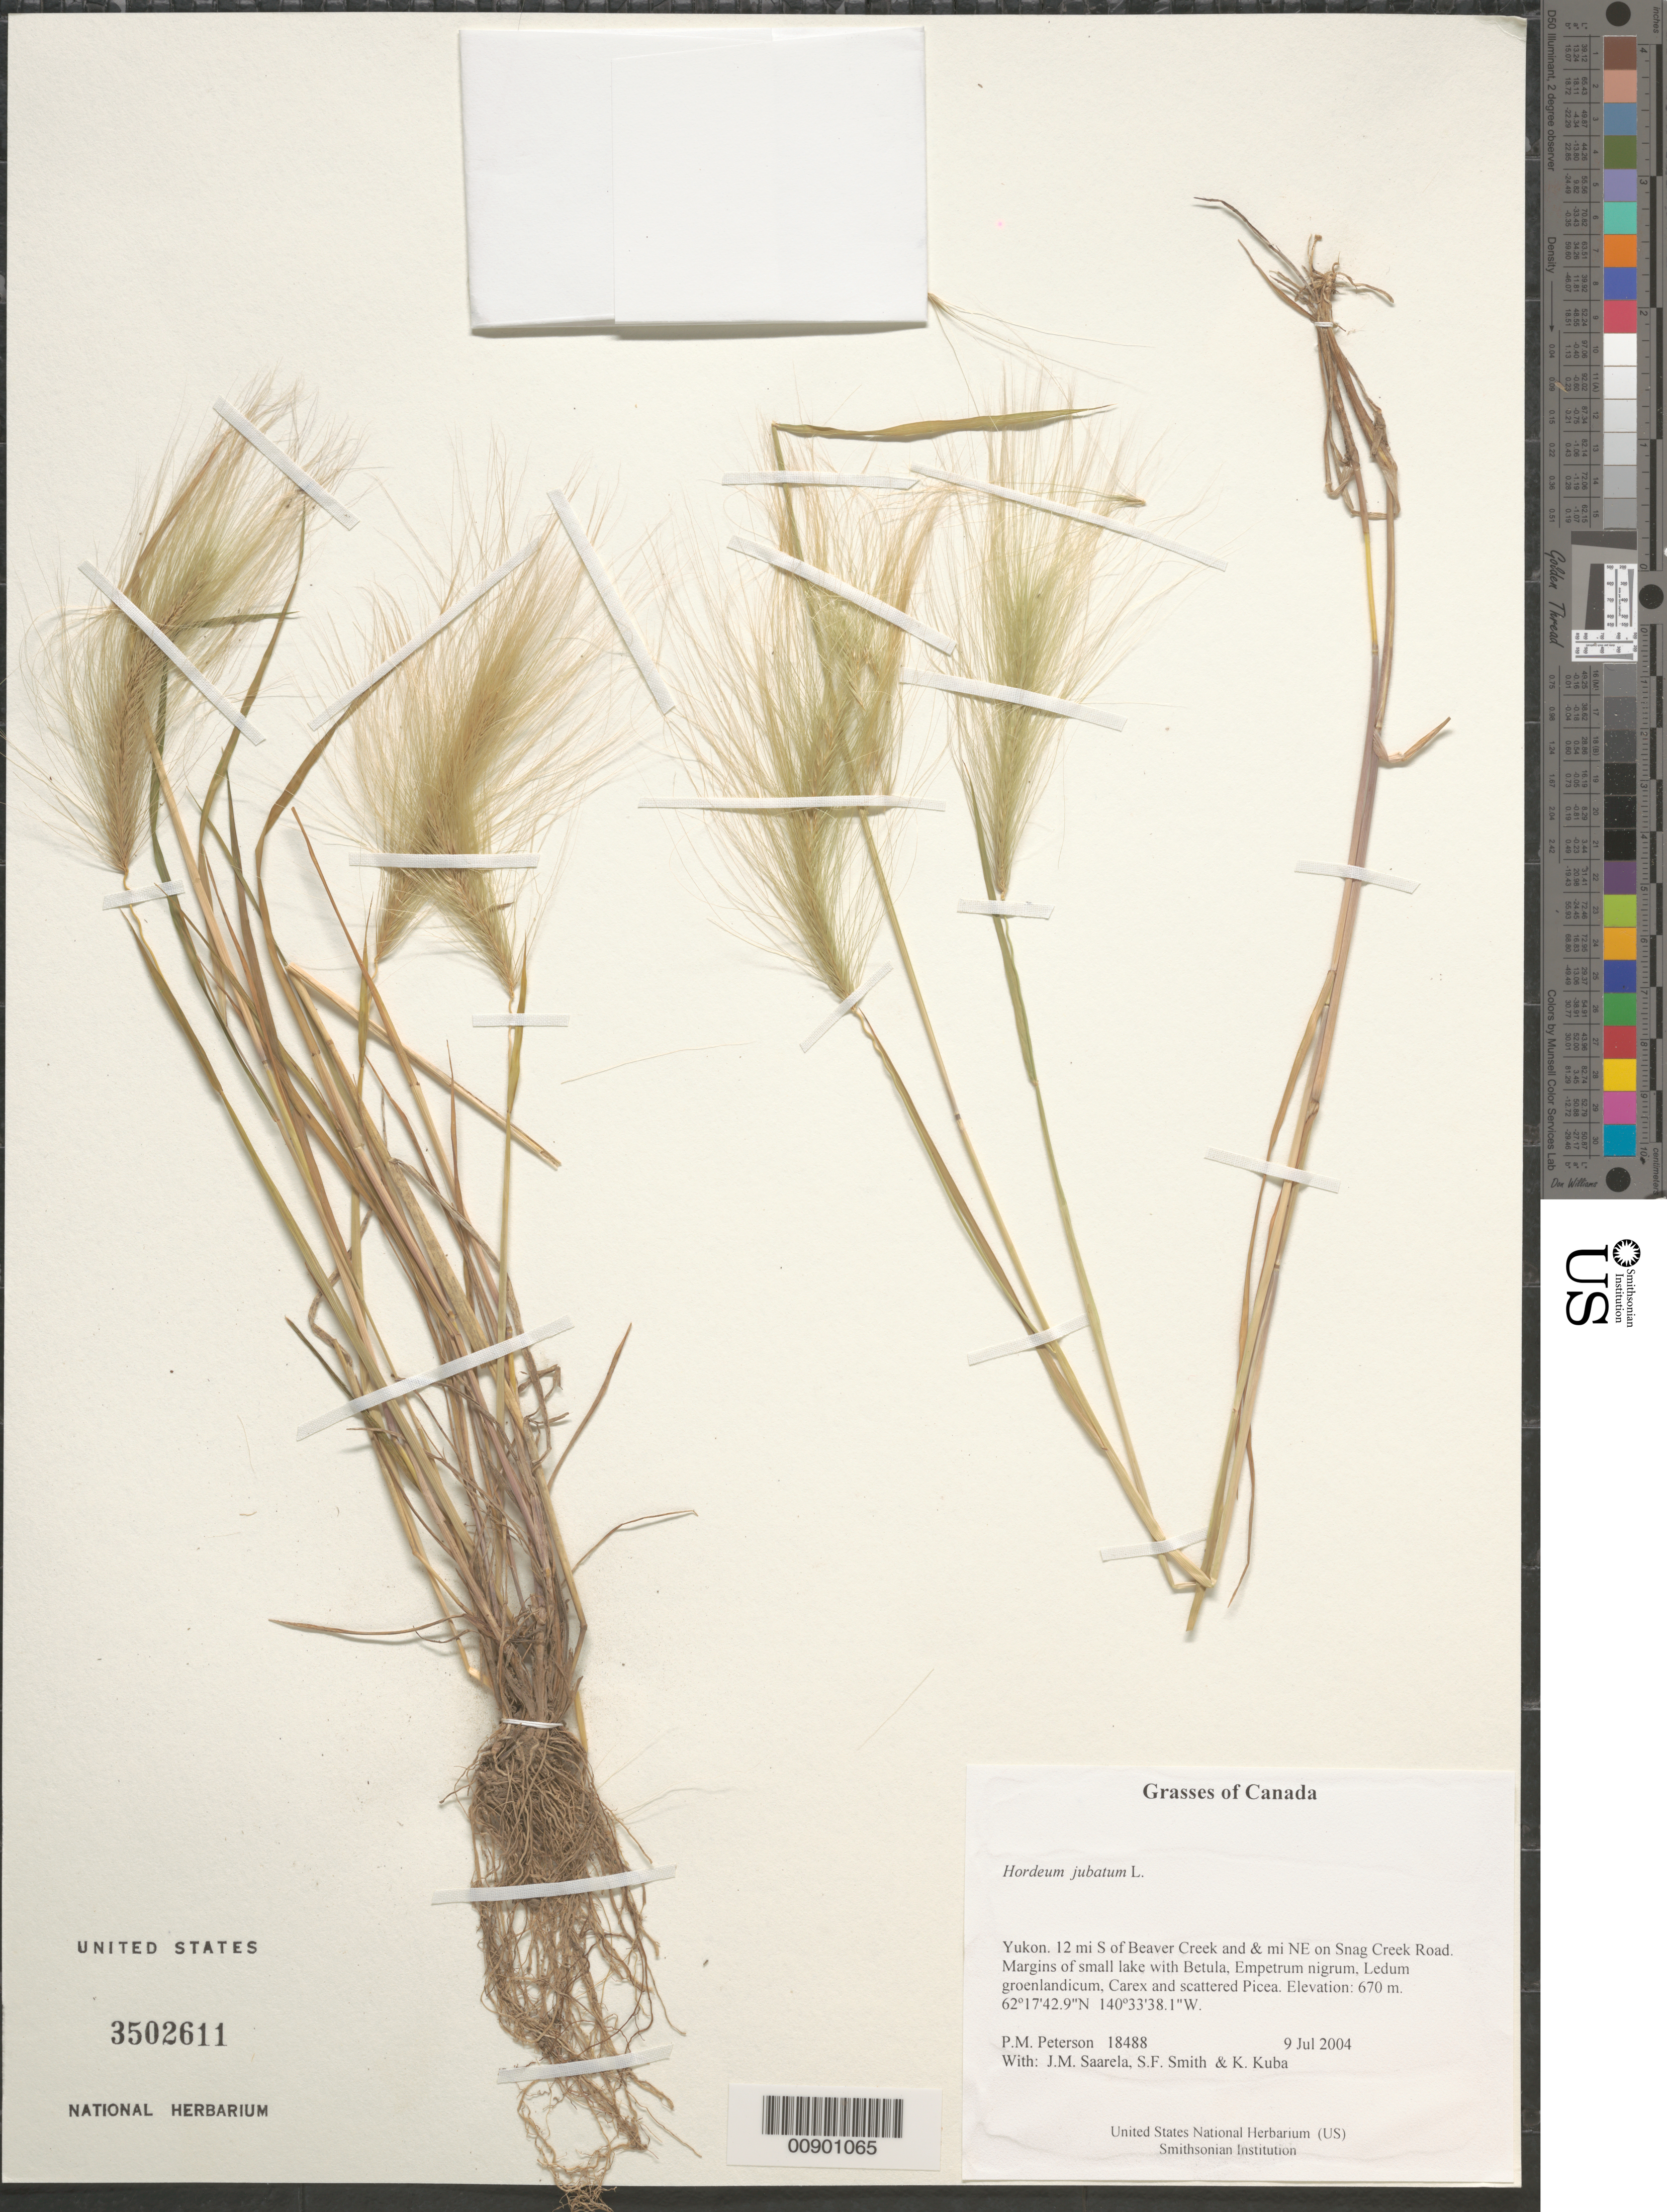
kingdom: Plantae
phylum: Tracheophyta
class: Liliopsida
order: Poales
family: Poaceae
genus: Hordeum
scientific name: Hordeum jubatum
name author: L.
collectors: P. M. Peterson, J. Saarela, S.F. Smith & K. Kuba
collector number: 18488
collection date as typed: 09 Jul 2004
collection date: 2004-07-09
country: Canada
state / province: Yukon Territory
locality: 12 mi S of Beaver Creek and & mi NE on Snag Creek Road. Margins of small lake with Betula, Empetrum nigrum, Ledum groenlandicum, Carex and scattered Picea.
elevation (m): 670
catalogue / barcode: US 3502611